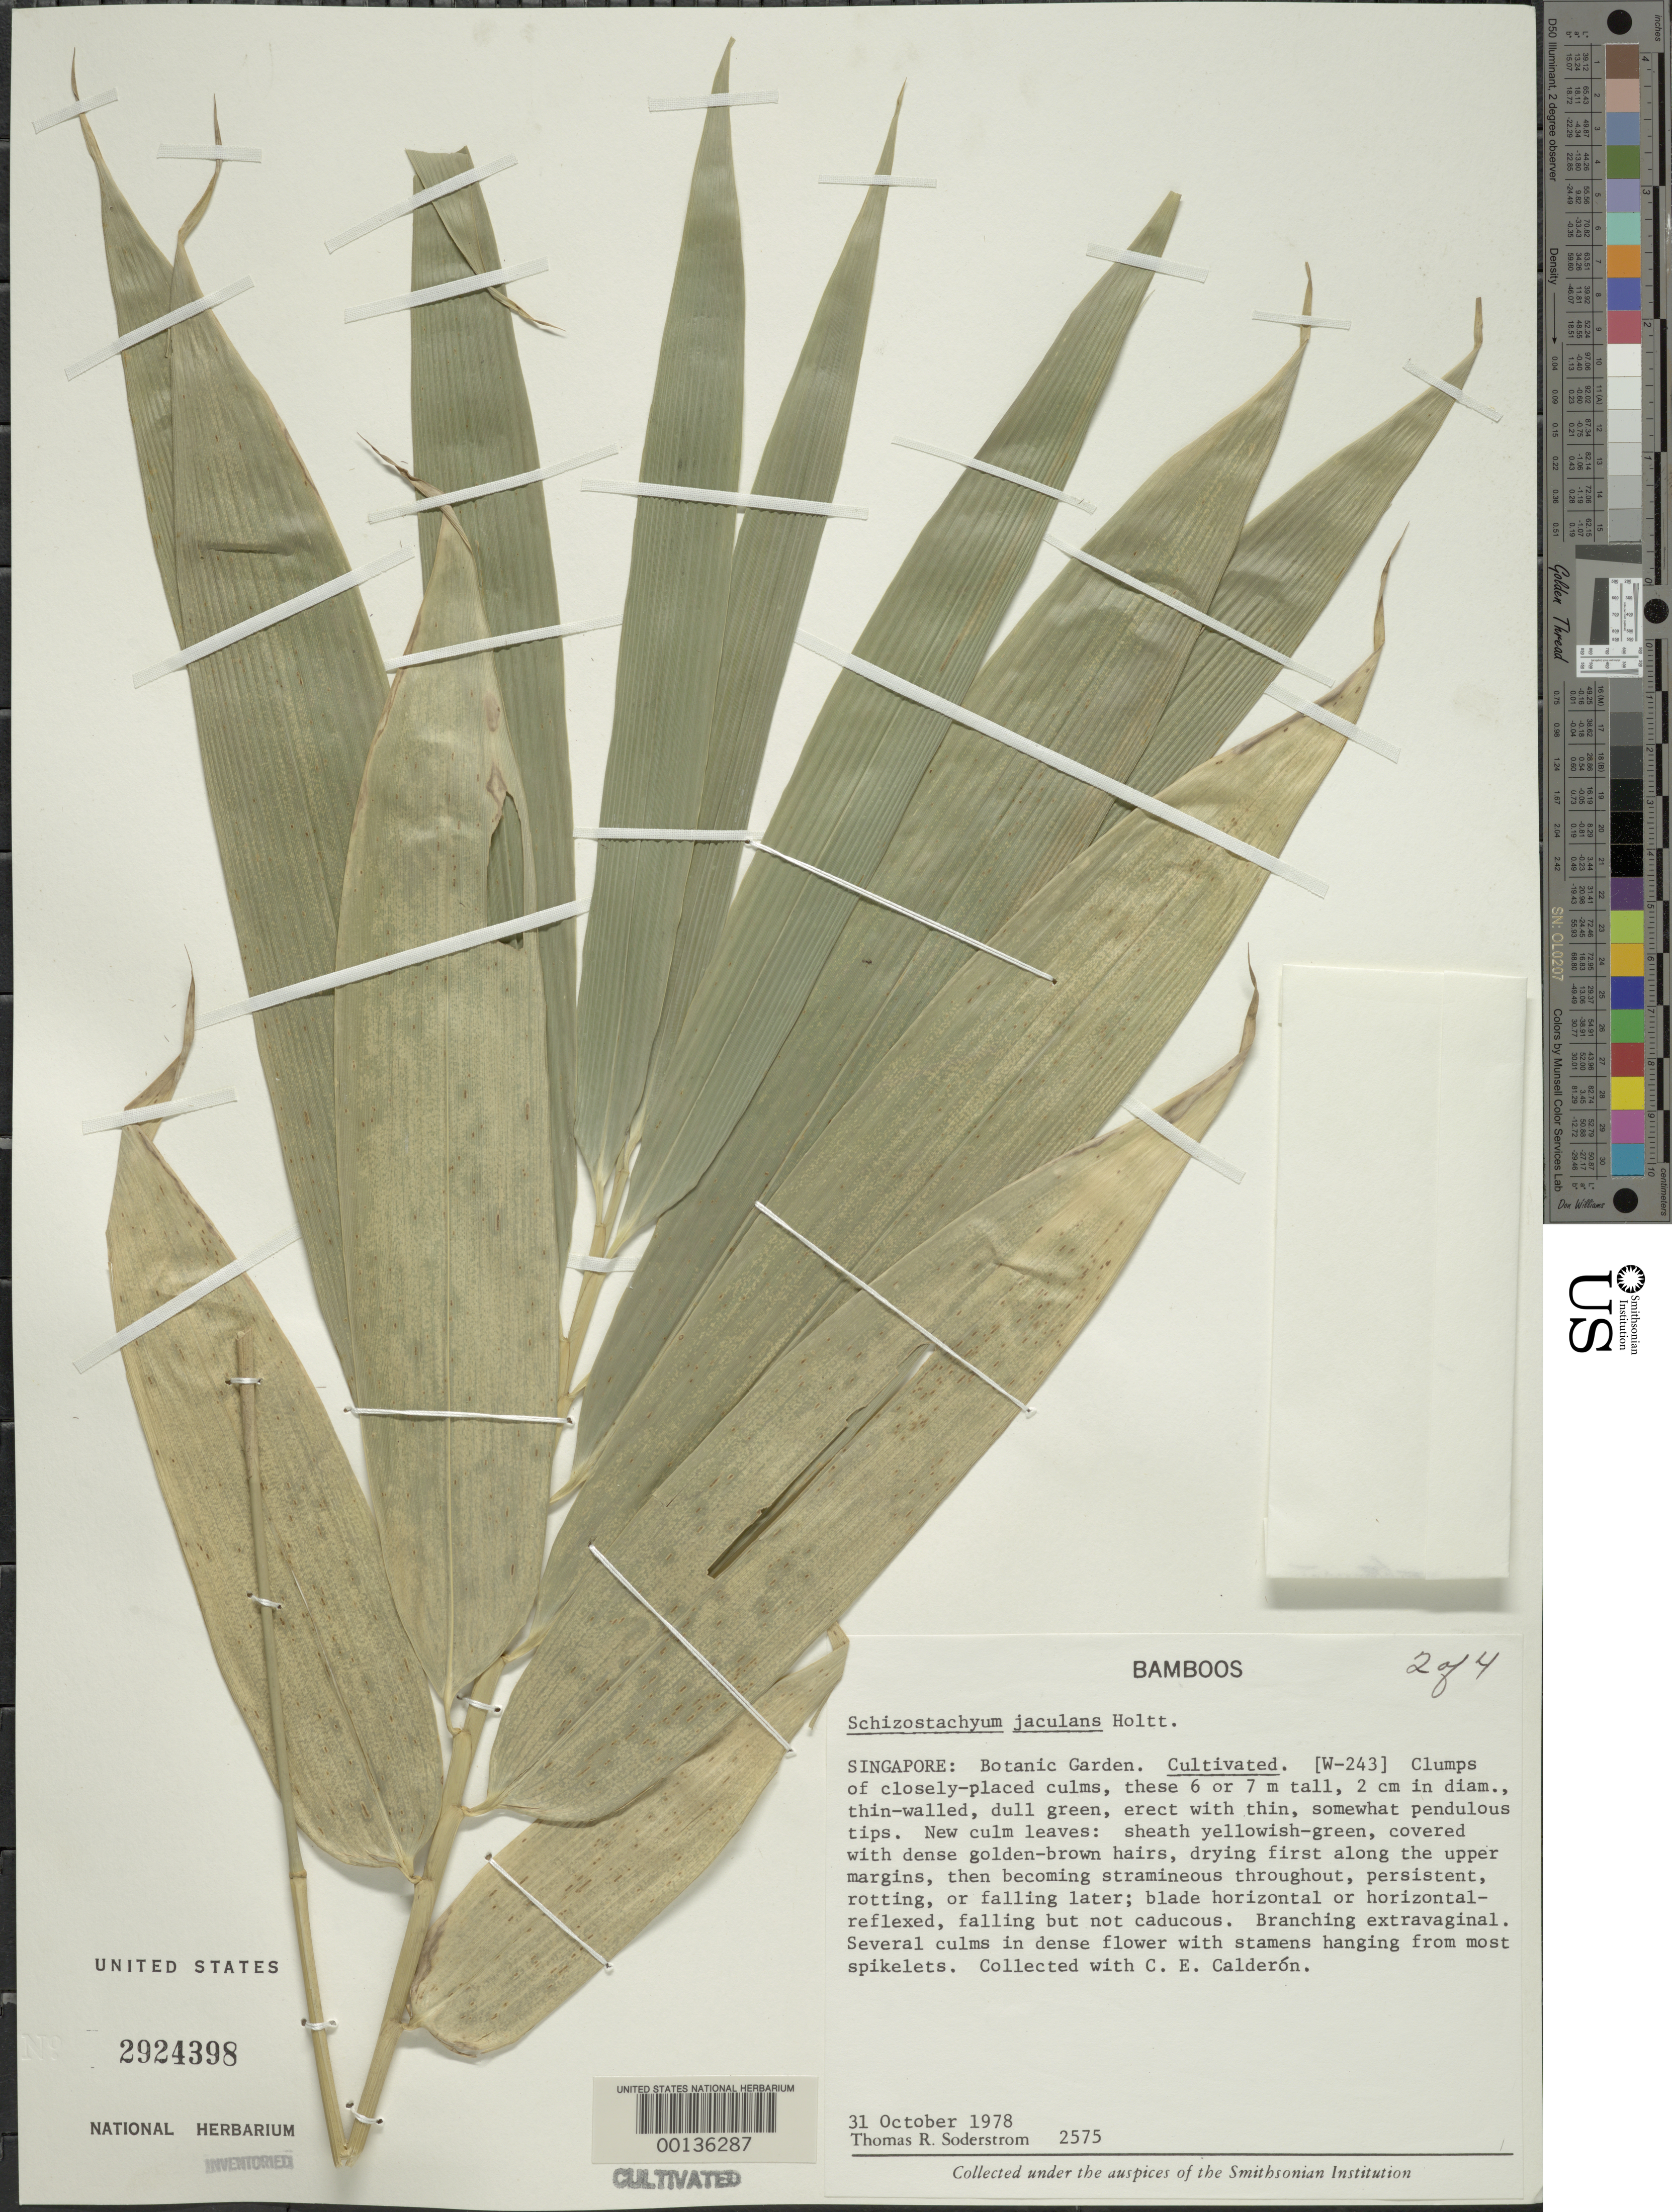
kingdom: Plantae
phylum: Tracheophyta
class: Liliopsida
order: Poales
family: Poaceae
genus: Schizostachyum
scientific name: Schizostachyum jaculans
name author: Holttum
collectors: T. R. Soderstrom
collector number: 2575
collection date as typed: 31 Oct 1978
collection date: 1978-10-31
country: Singapore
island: Singapore Island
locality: Botanic garden [Malay Peninsula]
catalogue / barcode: US 2924398